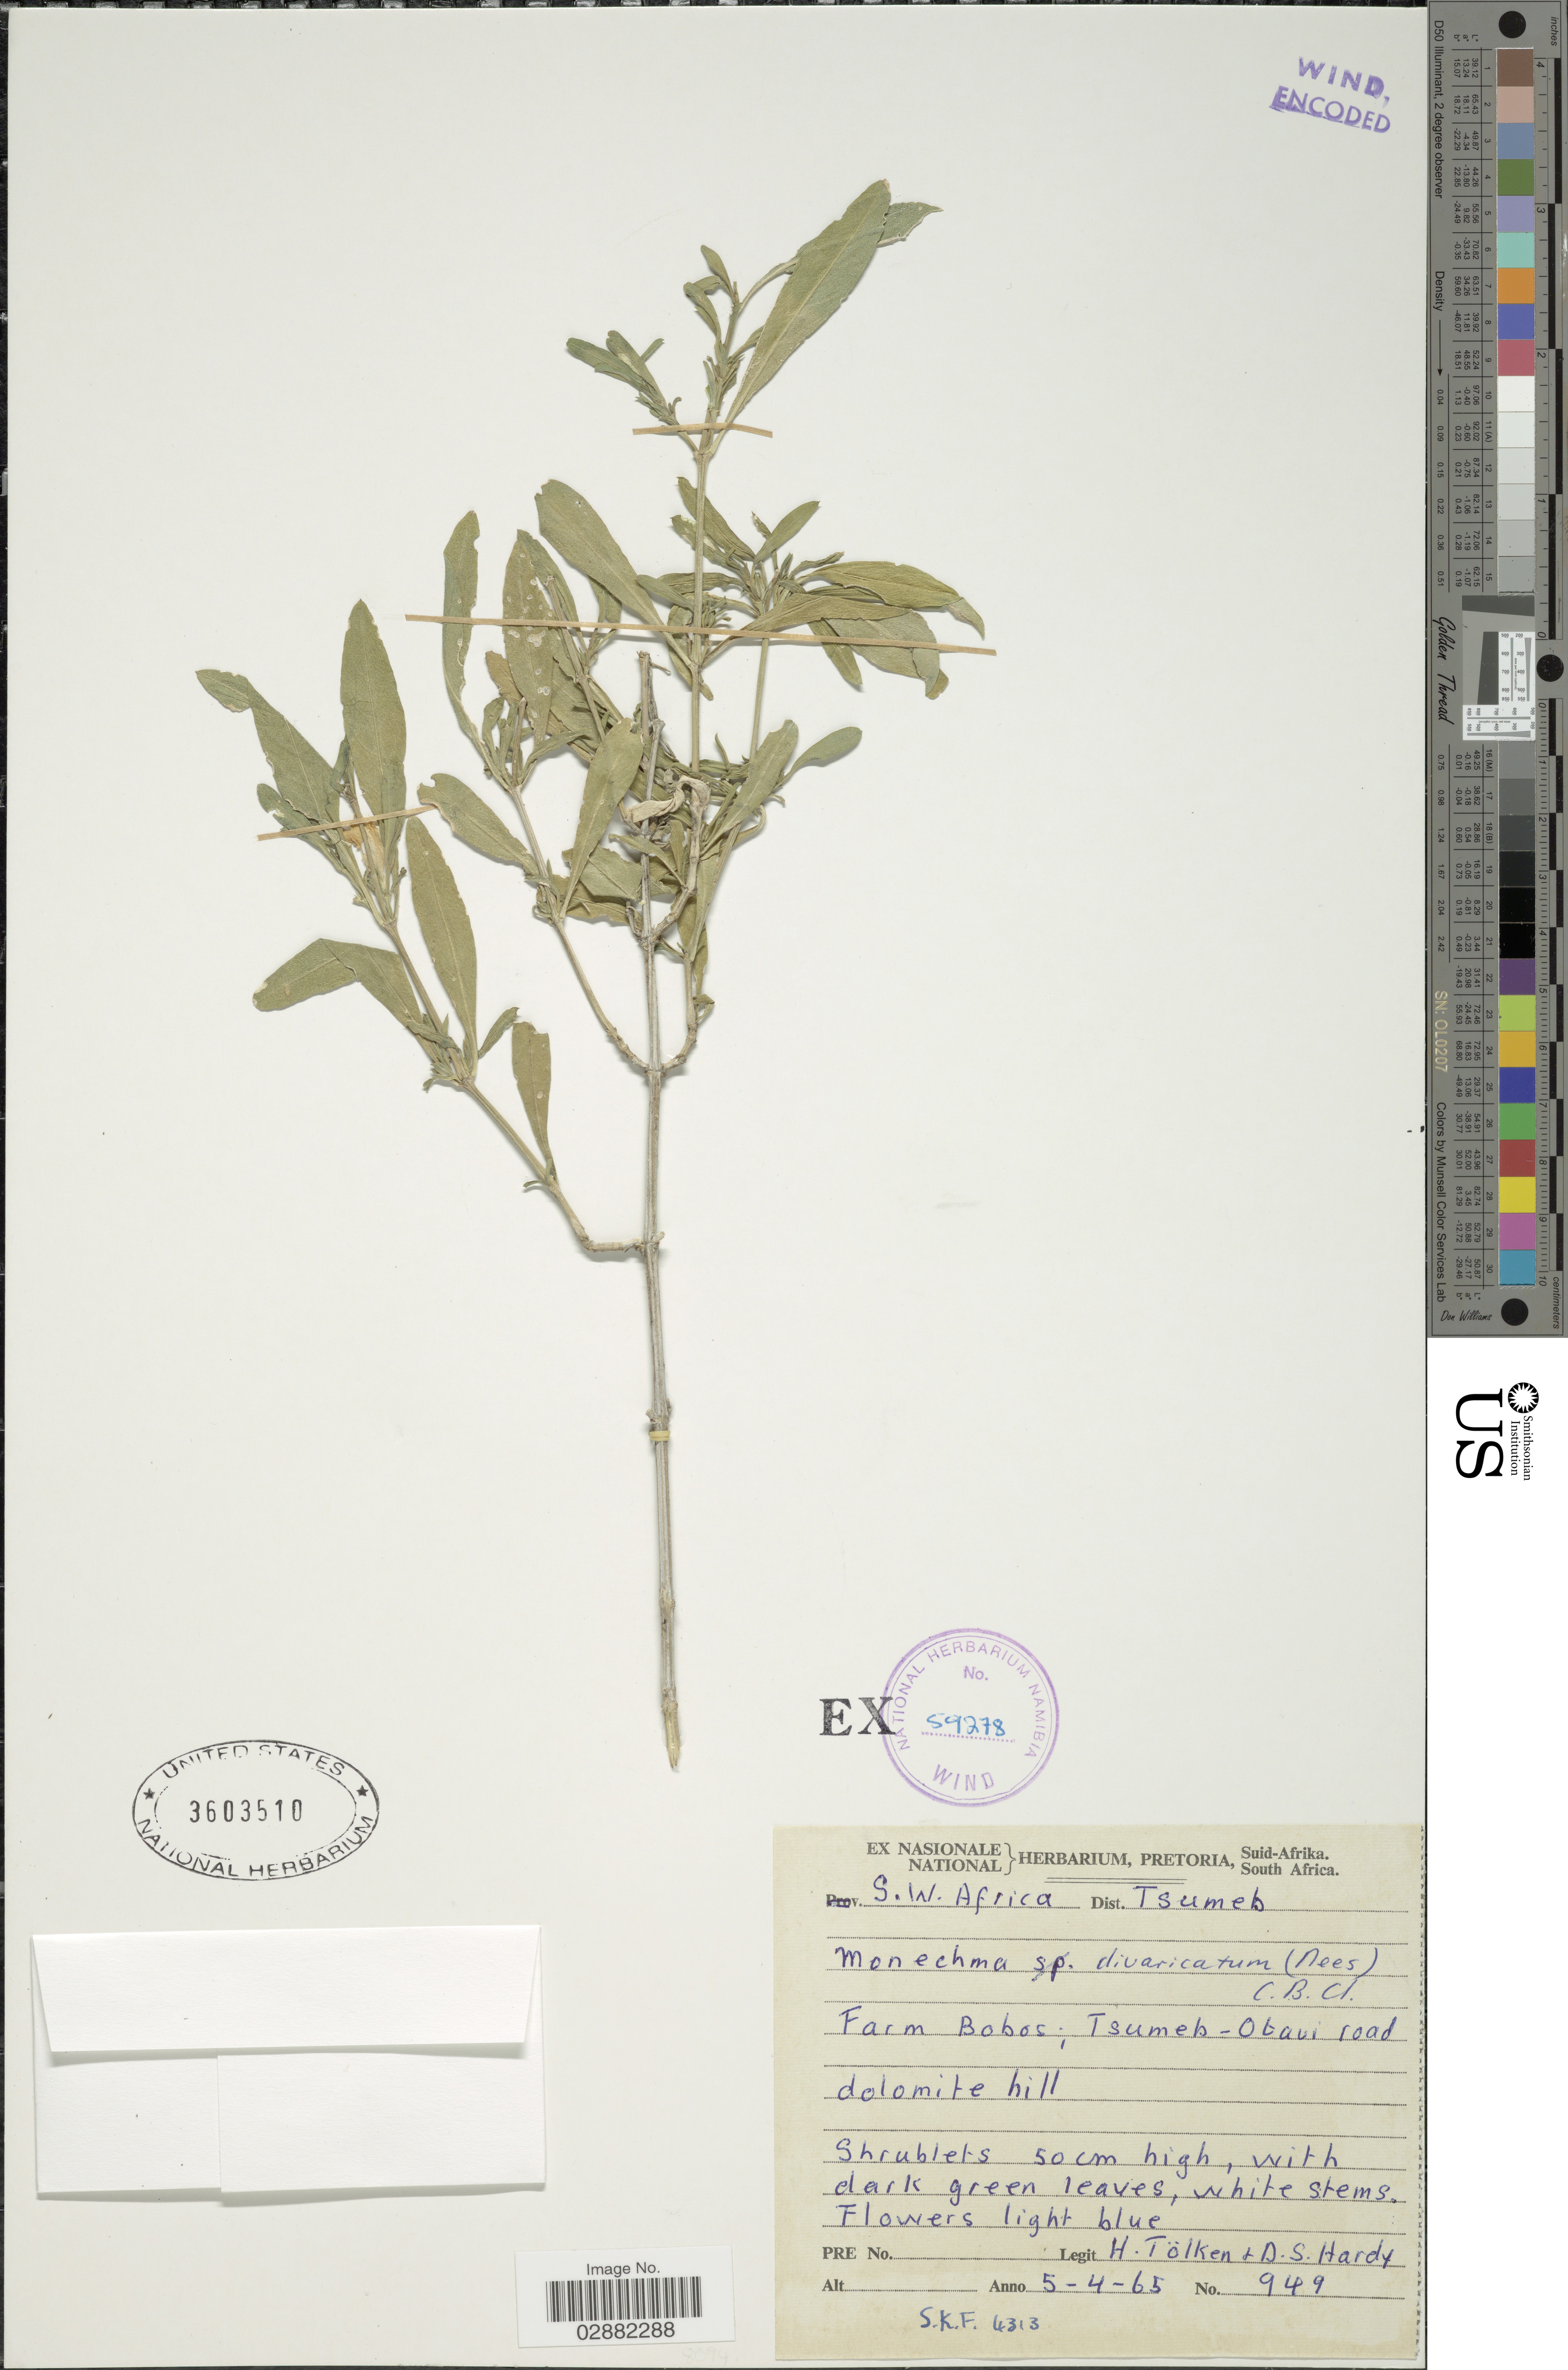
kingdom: Plantae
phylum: Tracheophyta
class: Magnoliopsida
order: Lamiales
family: Acanthaceae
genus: Justicia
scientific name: Justicia divaricata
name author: Willd. ex Nees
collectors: H. R. Tölken & D. Hardy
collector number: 949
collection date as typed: Transcribed d/m/y: 5/4/65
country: Namibia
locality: S. W. Africa. Dist. Tsumeb. Farm Bobos; Tsumeb-Otavi road. Dolomite hill.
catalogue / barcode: US 3603510